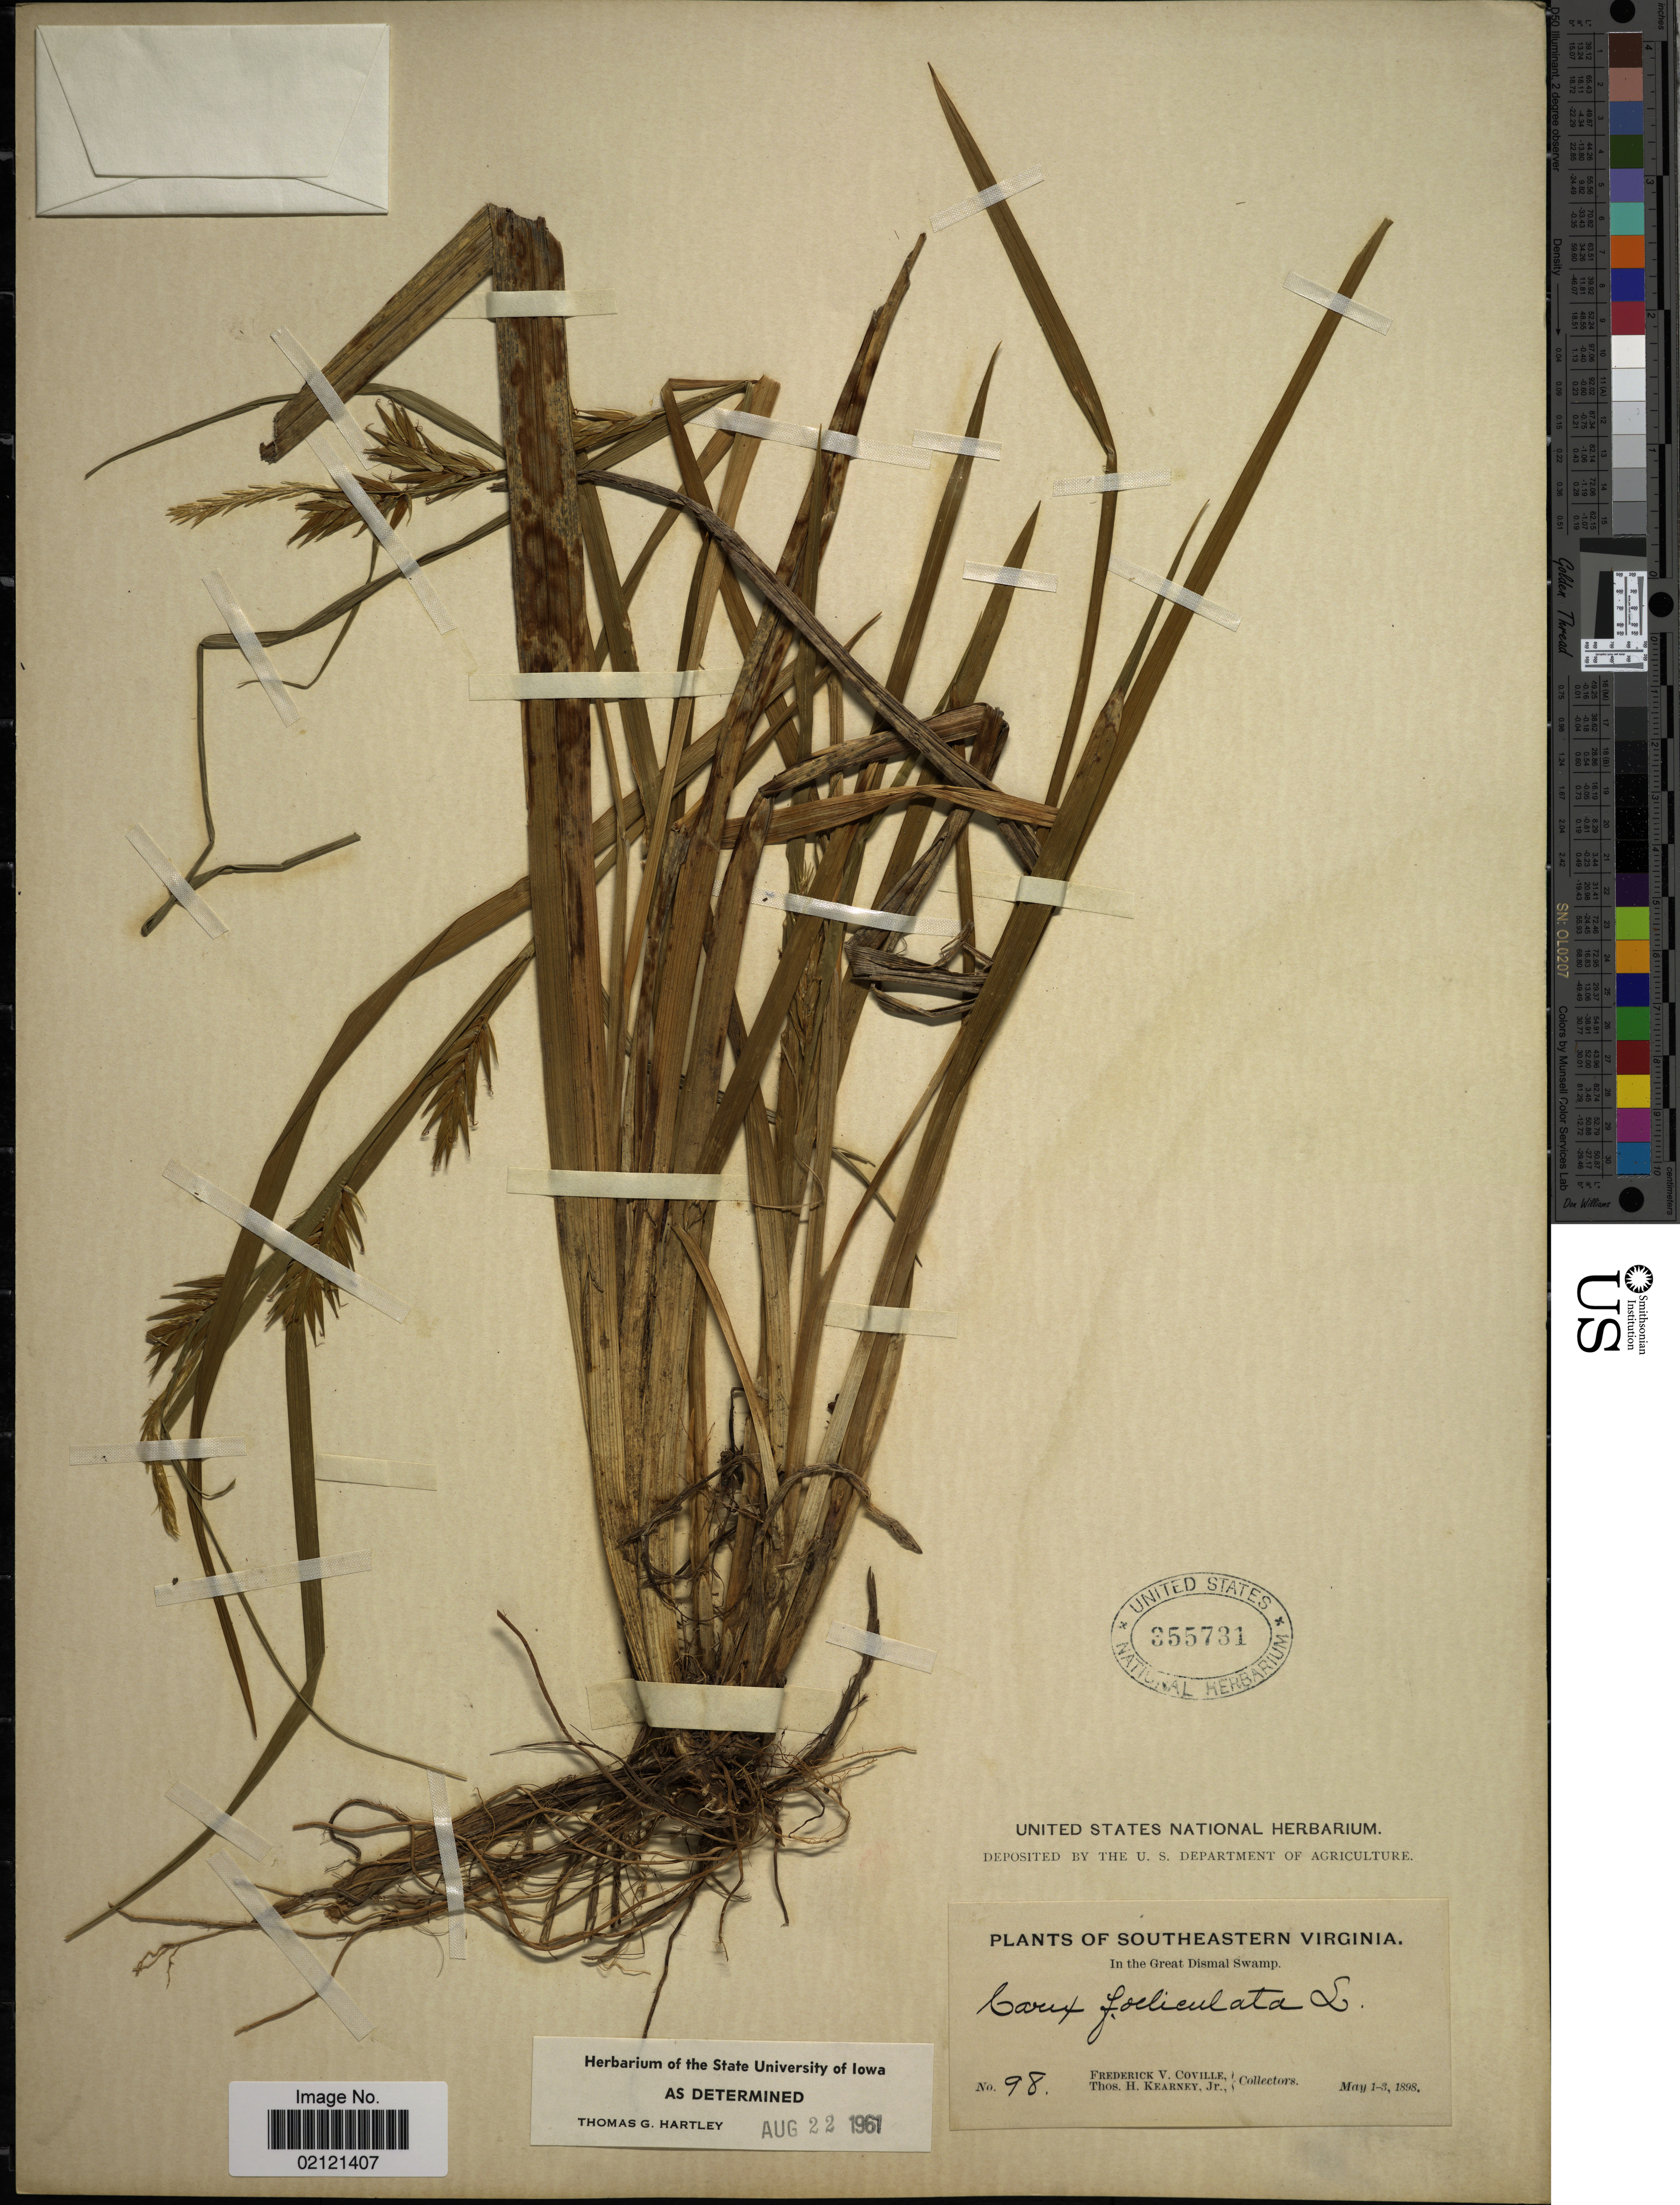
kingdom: Plantae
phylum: Tracheophyta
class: Liliopsida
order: Poales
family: Cyperaceae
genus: Carex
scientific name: Carex lonchocarpa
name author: Willd. ex Spreng.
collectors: F. V. Coville & T. H. Kearney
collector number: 98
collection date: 1898-05-01/1898-05-03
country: United States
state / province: Virginia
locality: Southeastern Virginia, In the Great Dismal Swamp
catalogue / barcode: US 355731